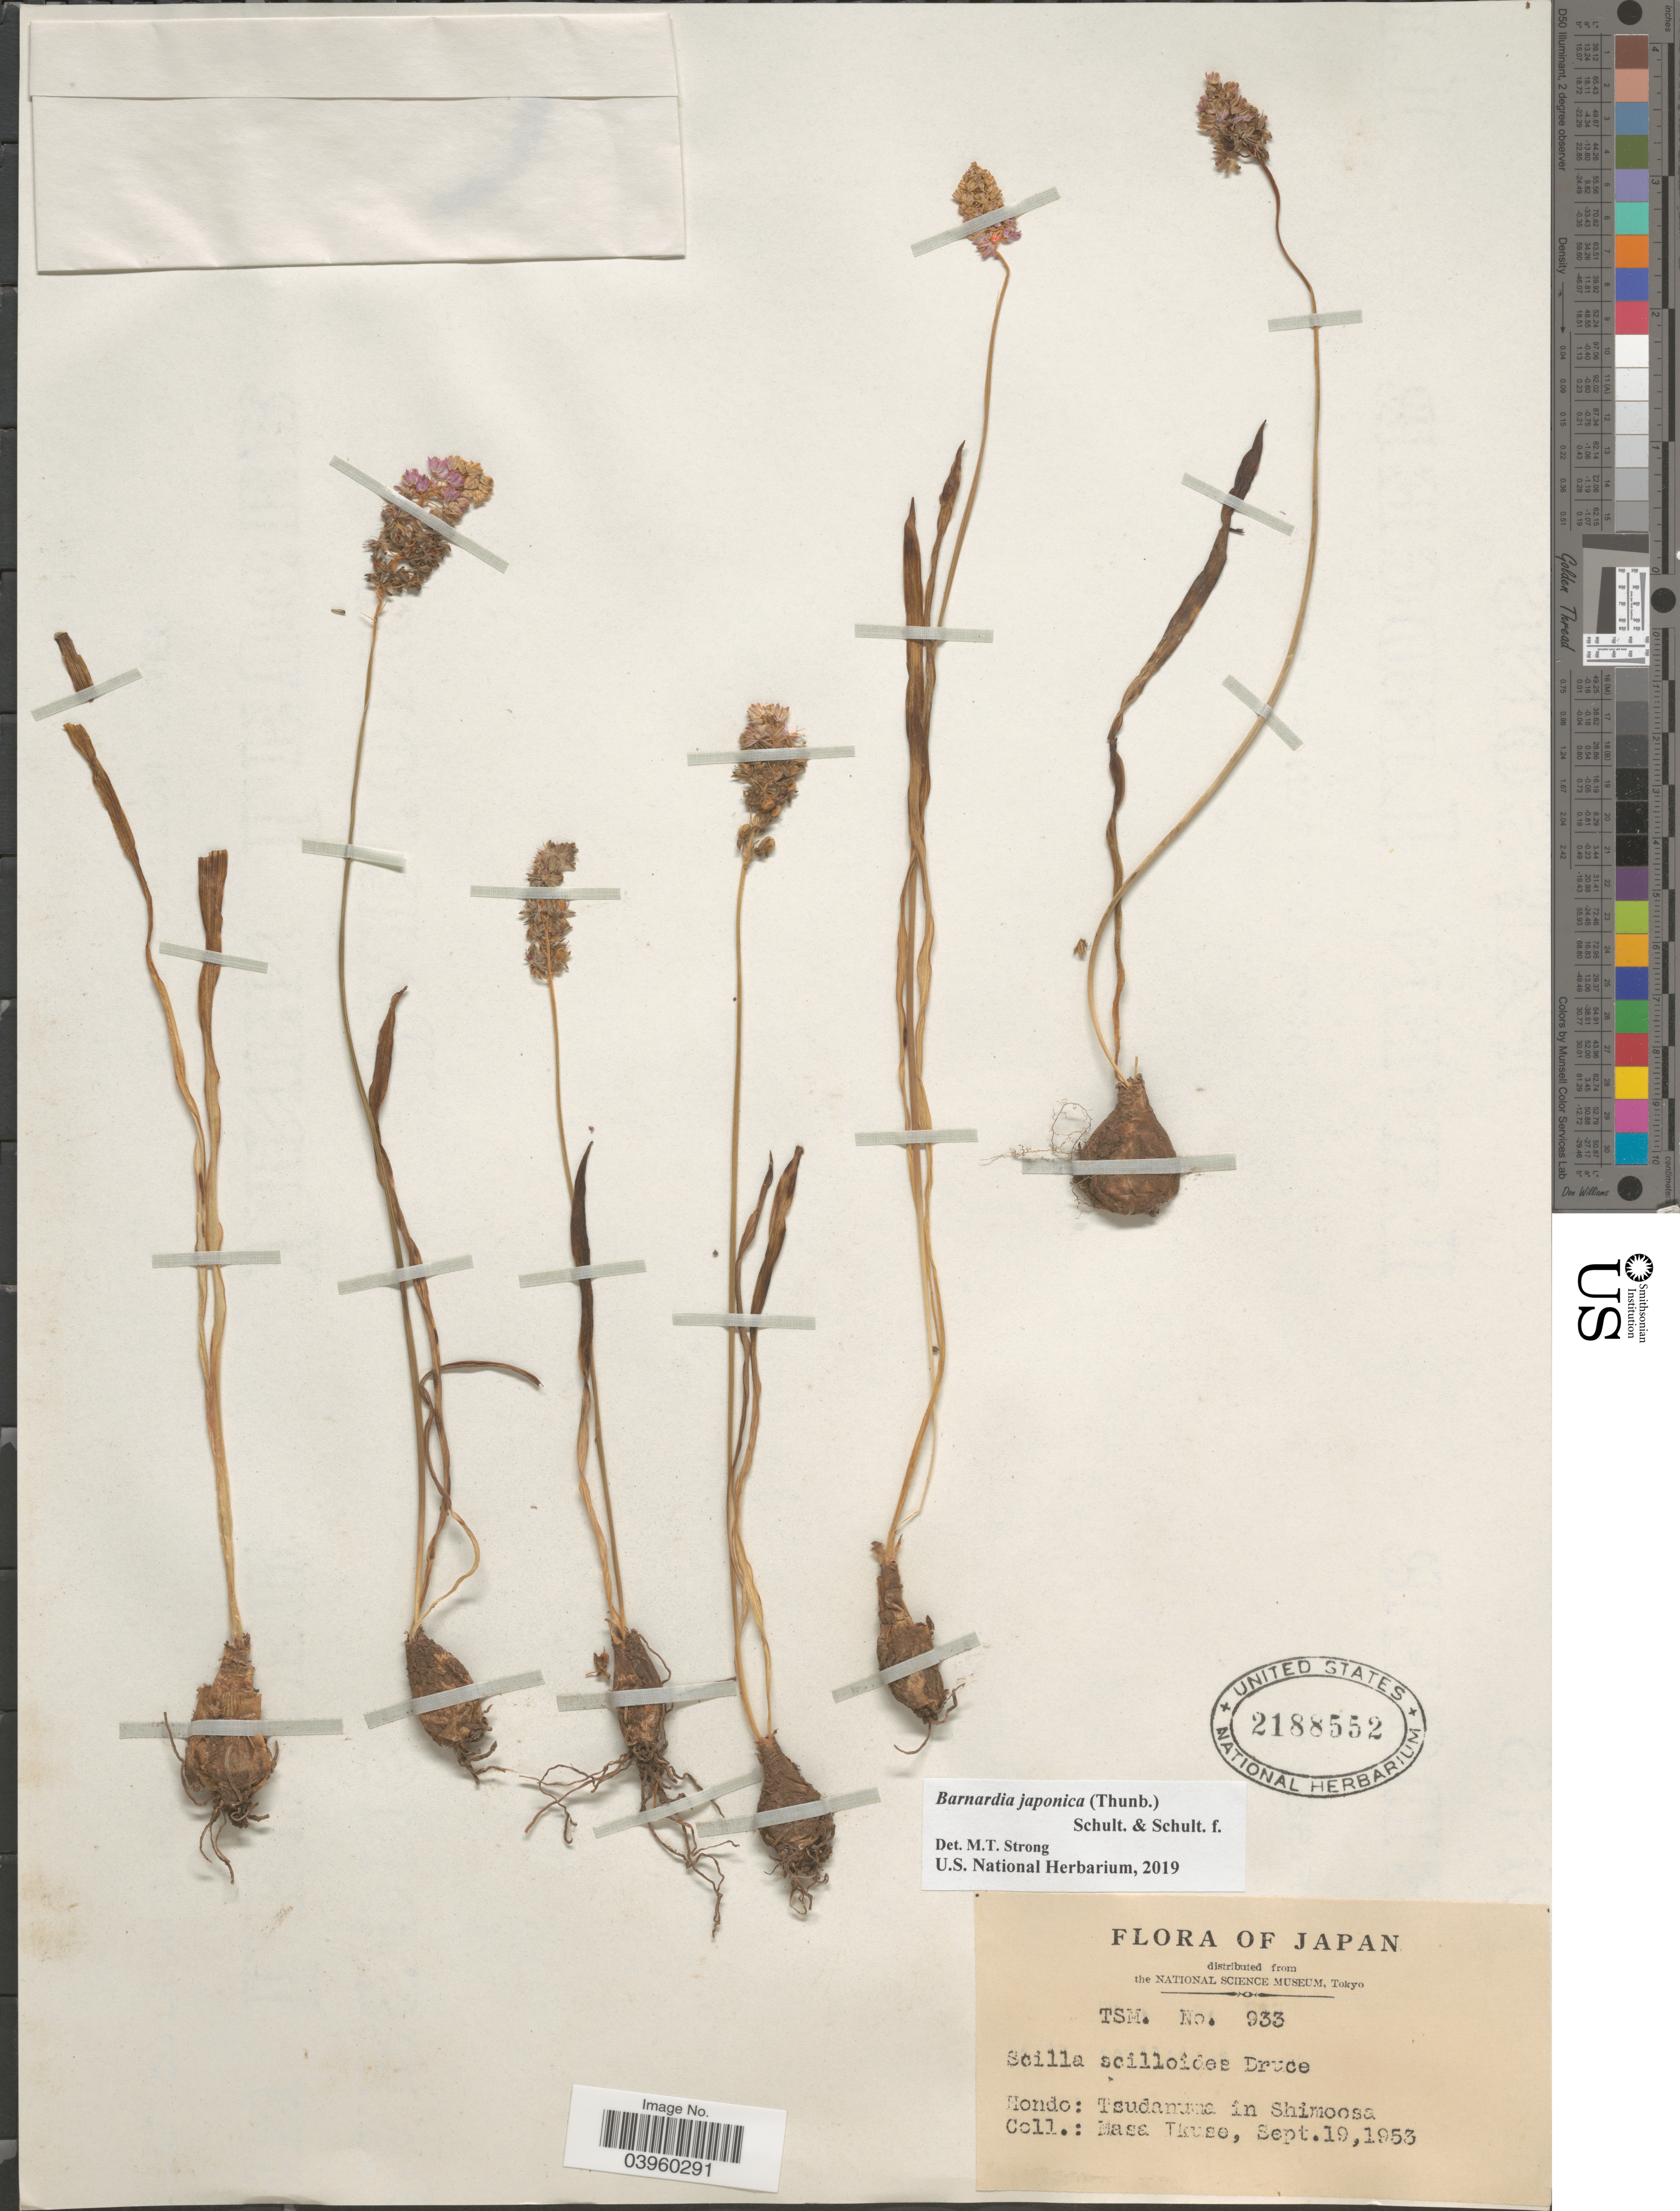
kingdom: Plantae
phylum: Tracheophyta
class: Liliopsida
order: Asparagales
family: Asparagaceae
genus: Barnardia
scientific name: Barnardia japonica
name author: (Thunb.) Schult. & Schult. f.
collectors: M. Tkuse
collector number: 933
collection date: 1953-09-19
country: Japan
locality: Hondo: Tsudanuma in Shimoosa.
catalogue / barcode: US 2188552